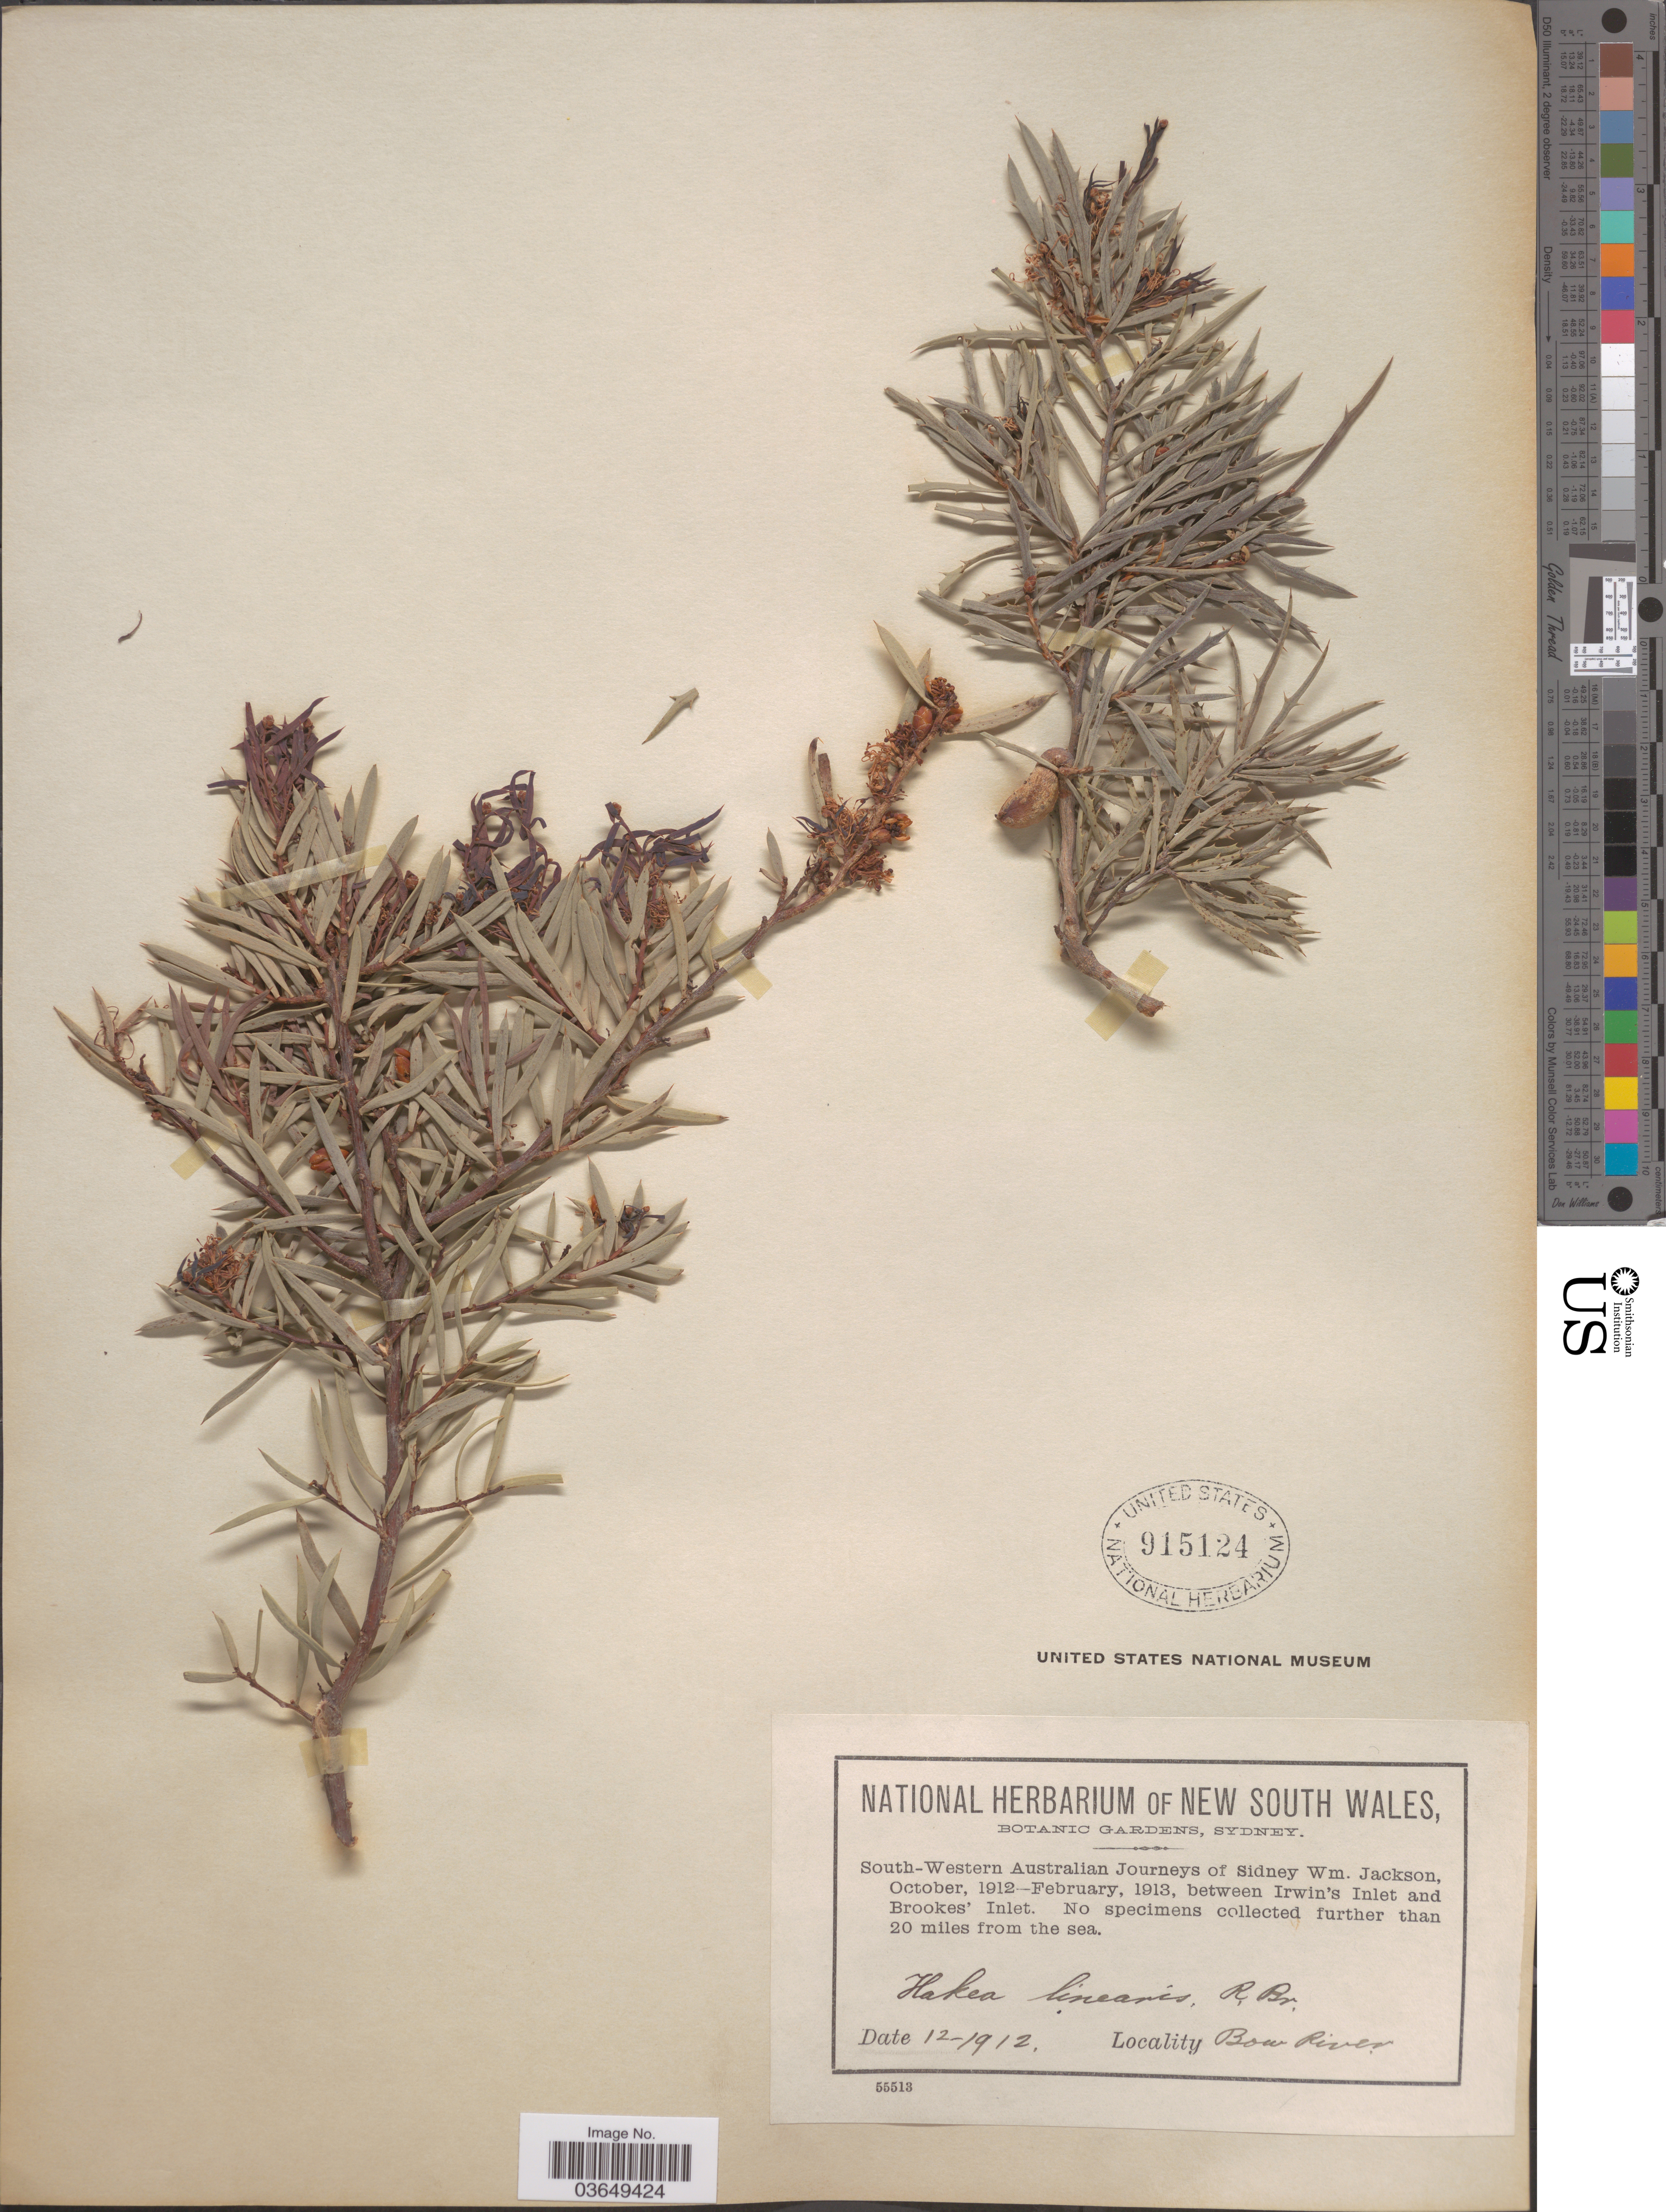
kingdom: Plantae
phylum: Tracheophyta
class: Magnoliopsida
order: Proteales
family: Proteaceae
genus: Hakea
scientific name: Hakea linearis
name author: R. Br.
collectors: Jackson, S. W.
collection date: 1912-12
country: Australia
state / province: Western Australia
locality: South-Western Australia. Between Irwin's Inlet and Brookes' Inlet. Bow River.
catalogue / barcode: US 915124